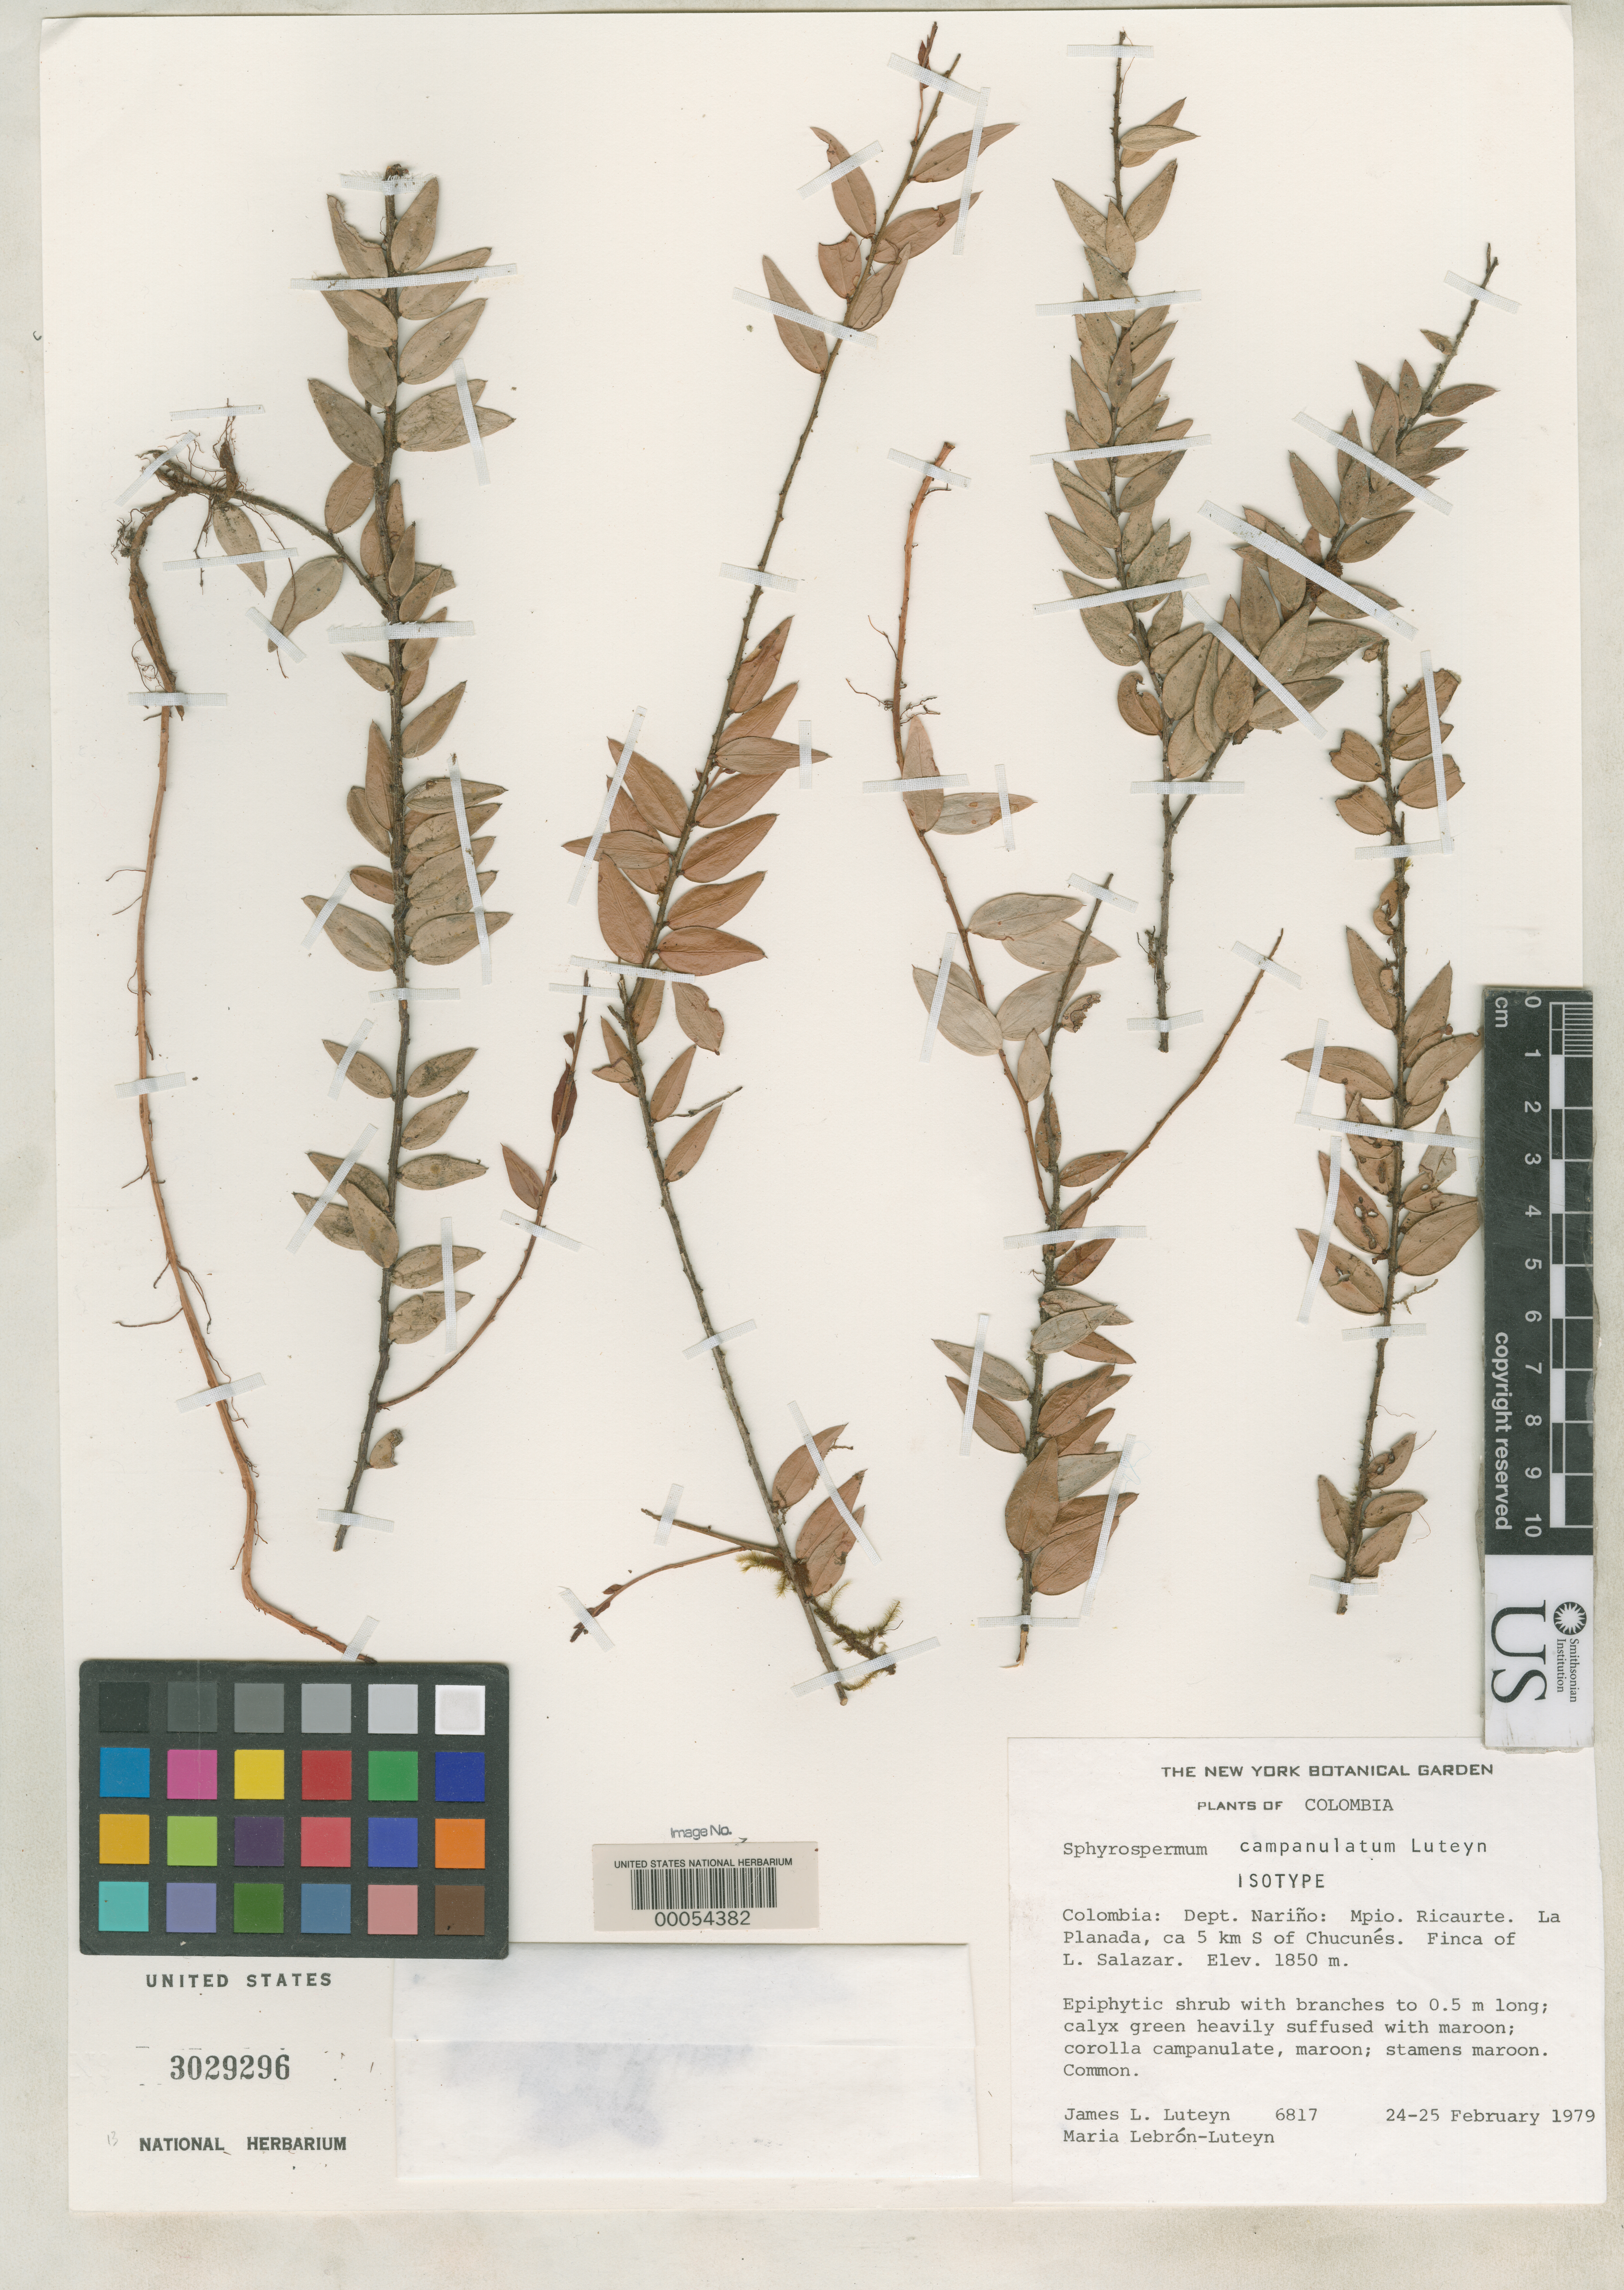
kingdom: Plantae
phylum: Tracheophyta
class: Magnoliopsida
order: Ericales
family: Ericaceae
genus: Sphyrospermum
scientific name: Sphyrospermum campanulatum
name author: Luteyn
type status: Isotype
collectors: J. L. Luteyn & M. L. Lebrón-Luteyn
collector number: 6817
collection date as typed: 24 Feb 1979 to 25 Feb 1979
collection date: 1979-02-24/1979-02-25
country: Colombia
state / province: Nariño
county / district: Ricaurte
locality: La Planada, ca 5 km S of Chuncunes, L. Salazar's land.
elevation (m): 1850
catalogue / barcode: US 3029296